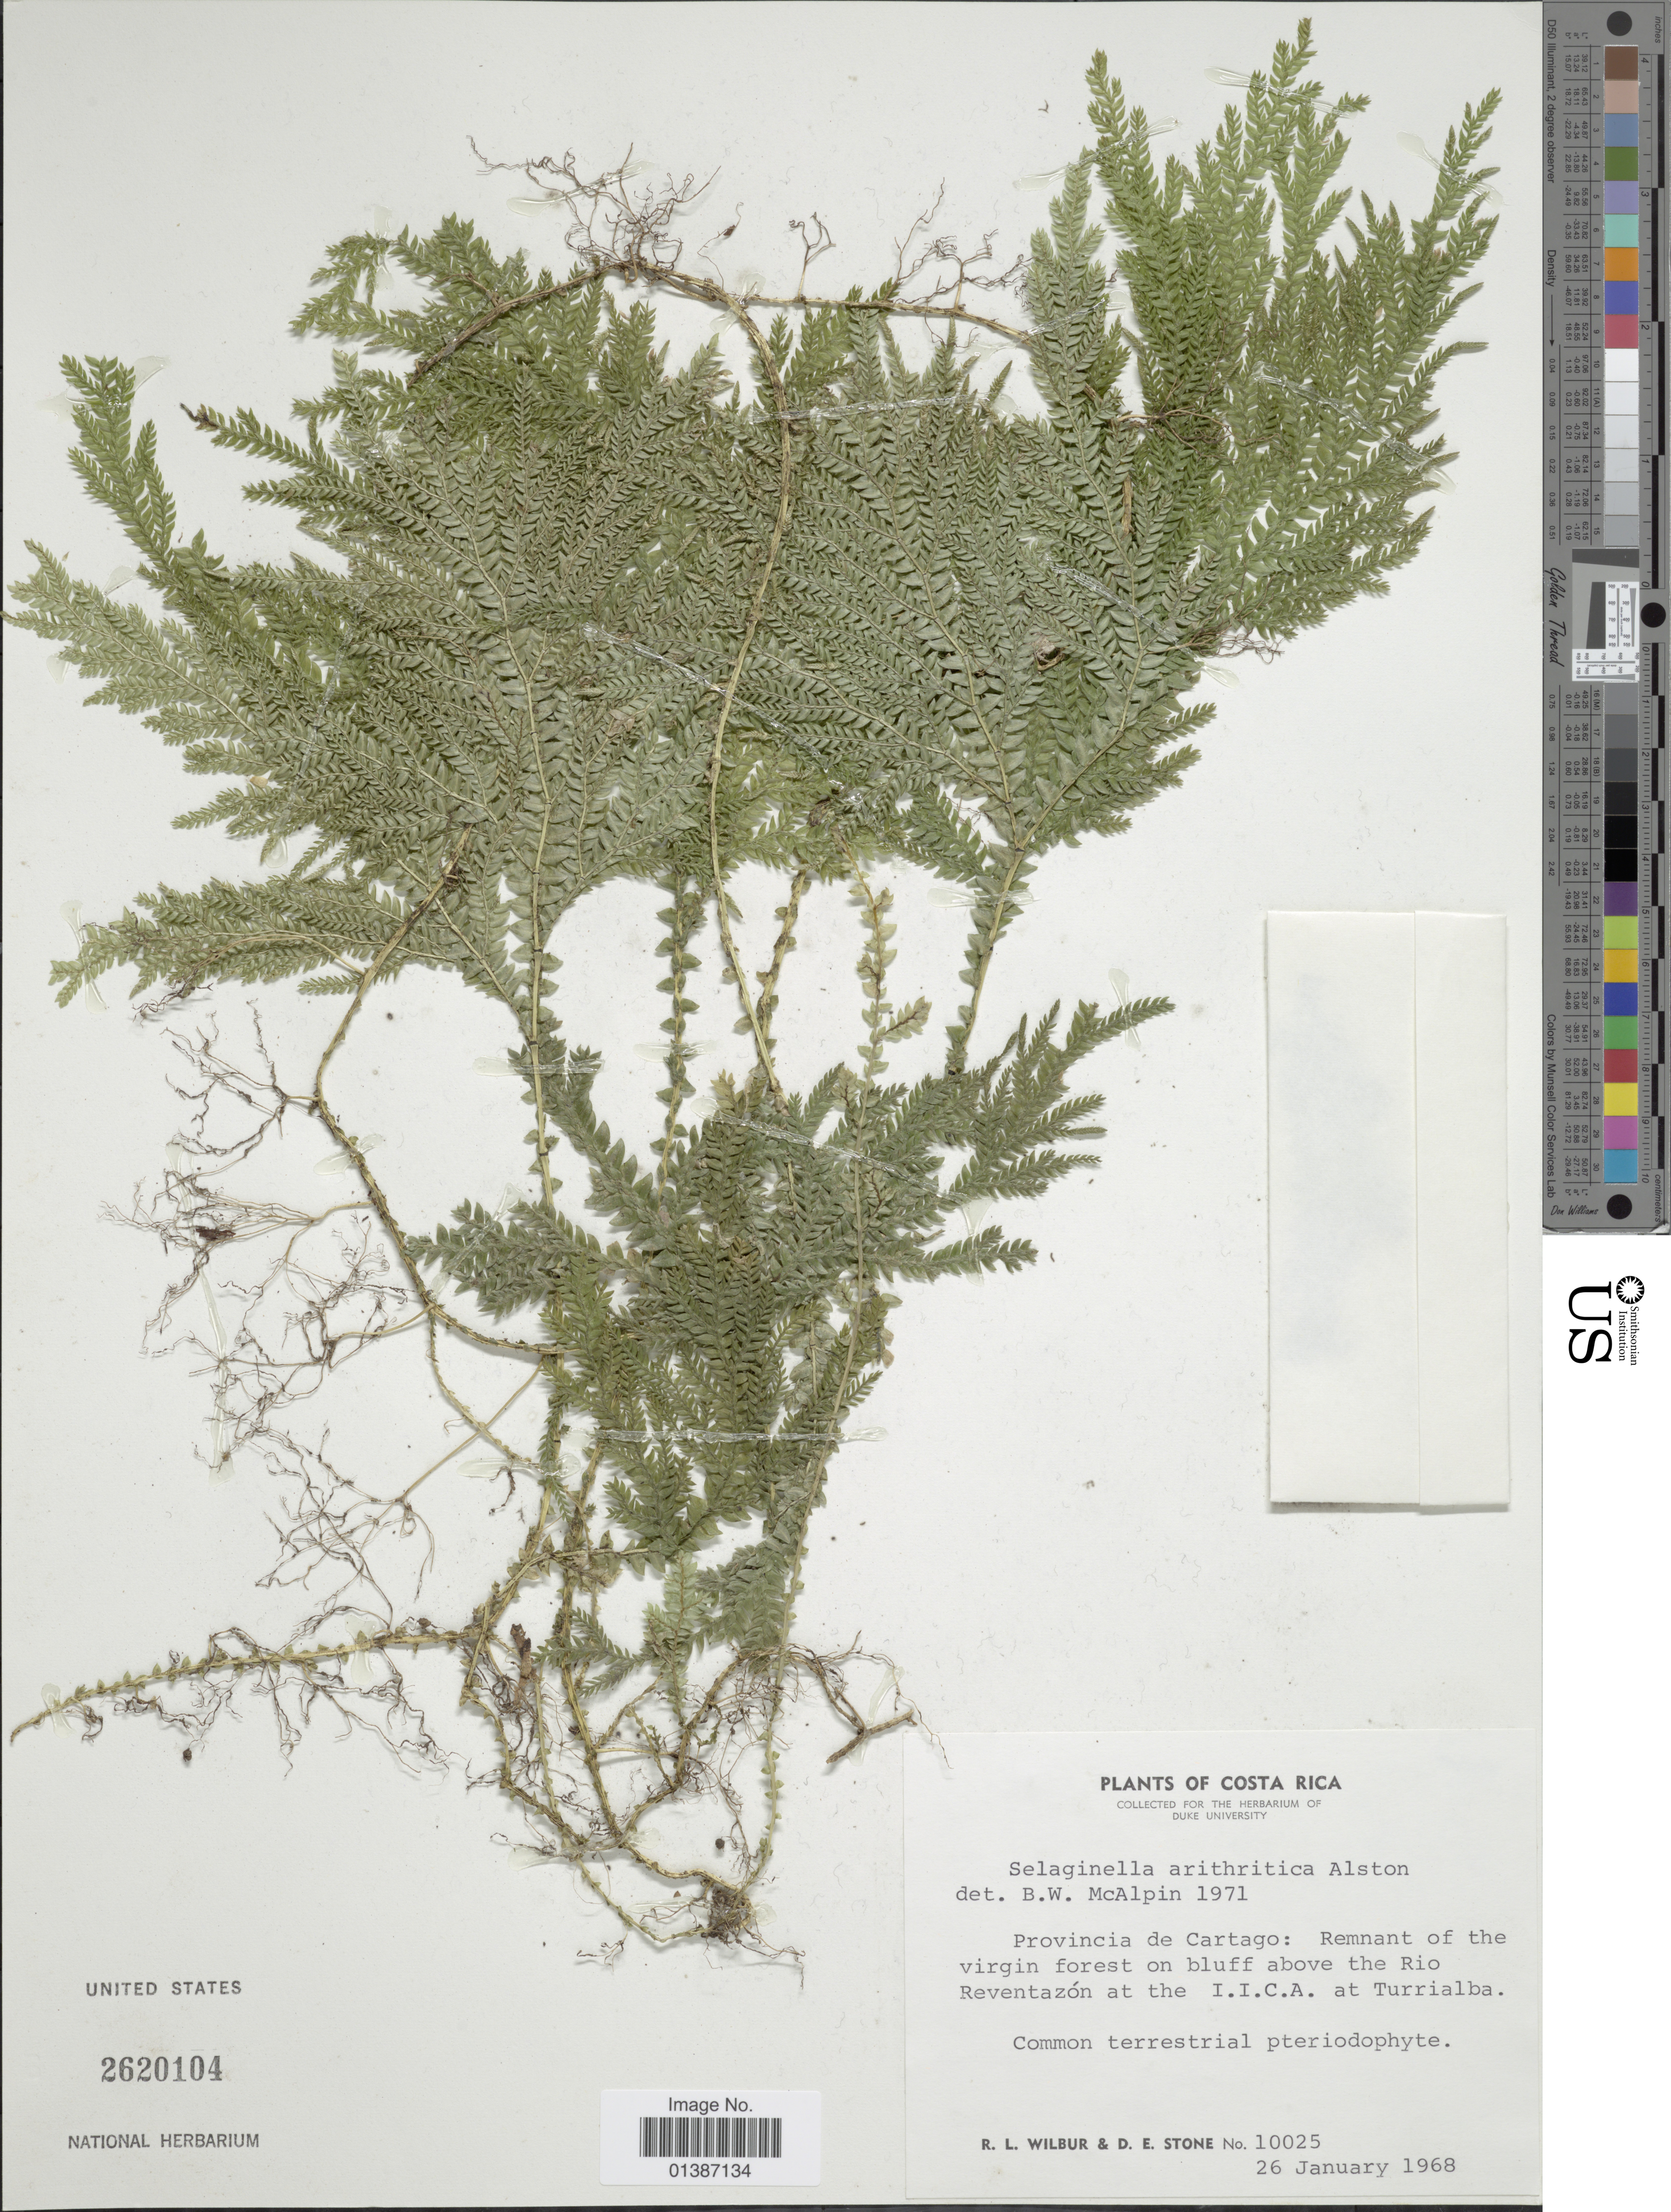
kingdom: Plantae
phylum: Tracheophyta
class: Lycopodiopsida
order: Selaginellales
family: Selaginellaceae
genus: Selaginella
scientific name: Selaginella arthritica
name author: Alston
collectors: R. L. Wilbur & D. E. Stone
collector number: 10025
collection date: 1968-01-26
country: Costa Rica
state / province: Cartago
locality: Provincia de Cartago: Remnant of the virgin forest on bluff above the Rio Reventazón at the I.I.C.A. at Turrialba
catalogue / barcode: US 2620104